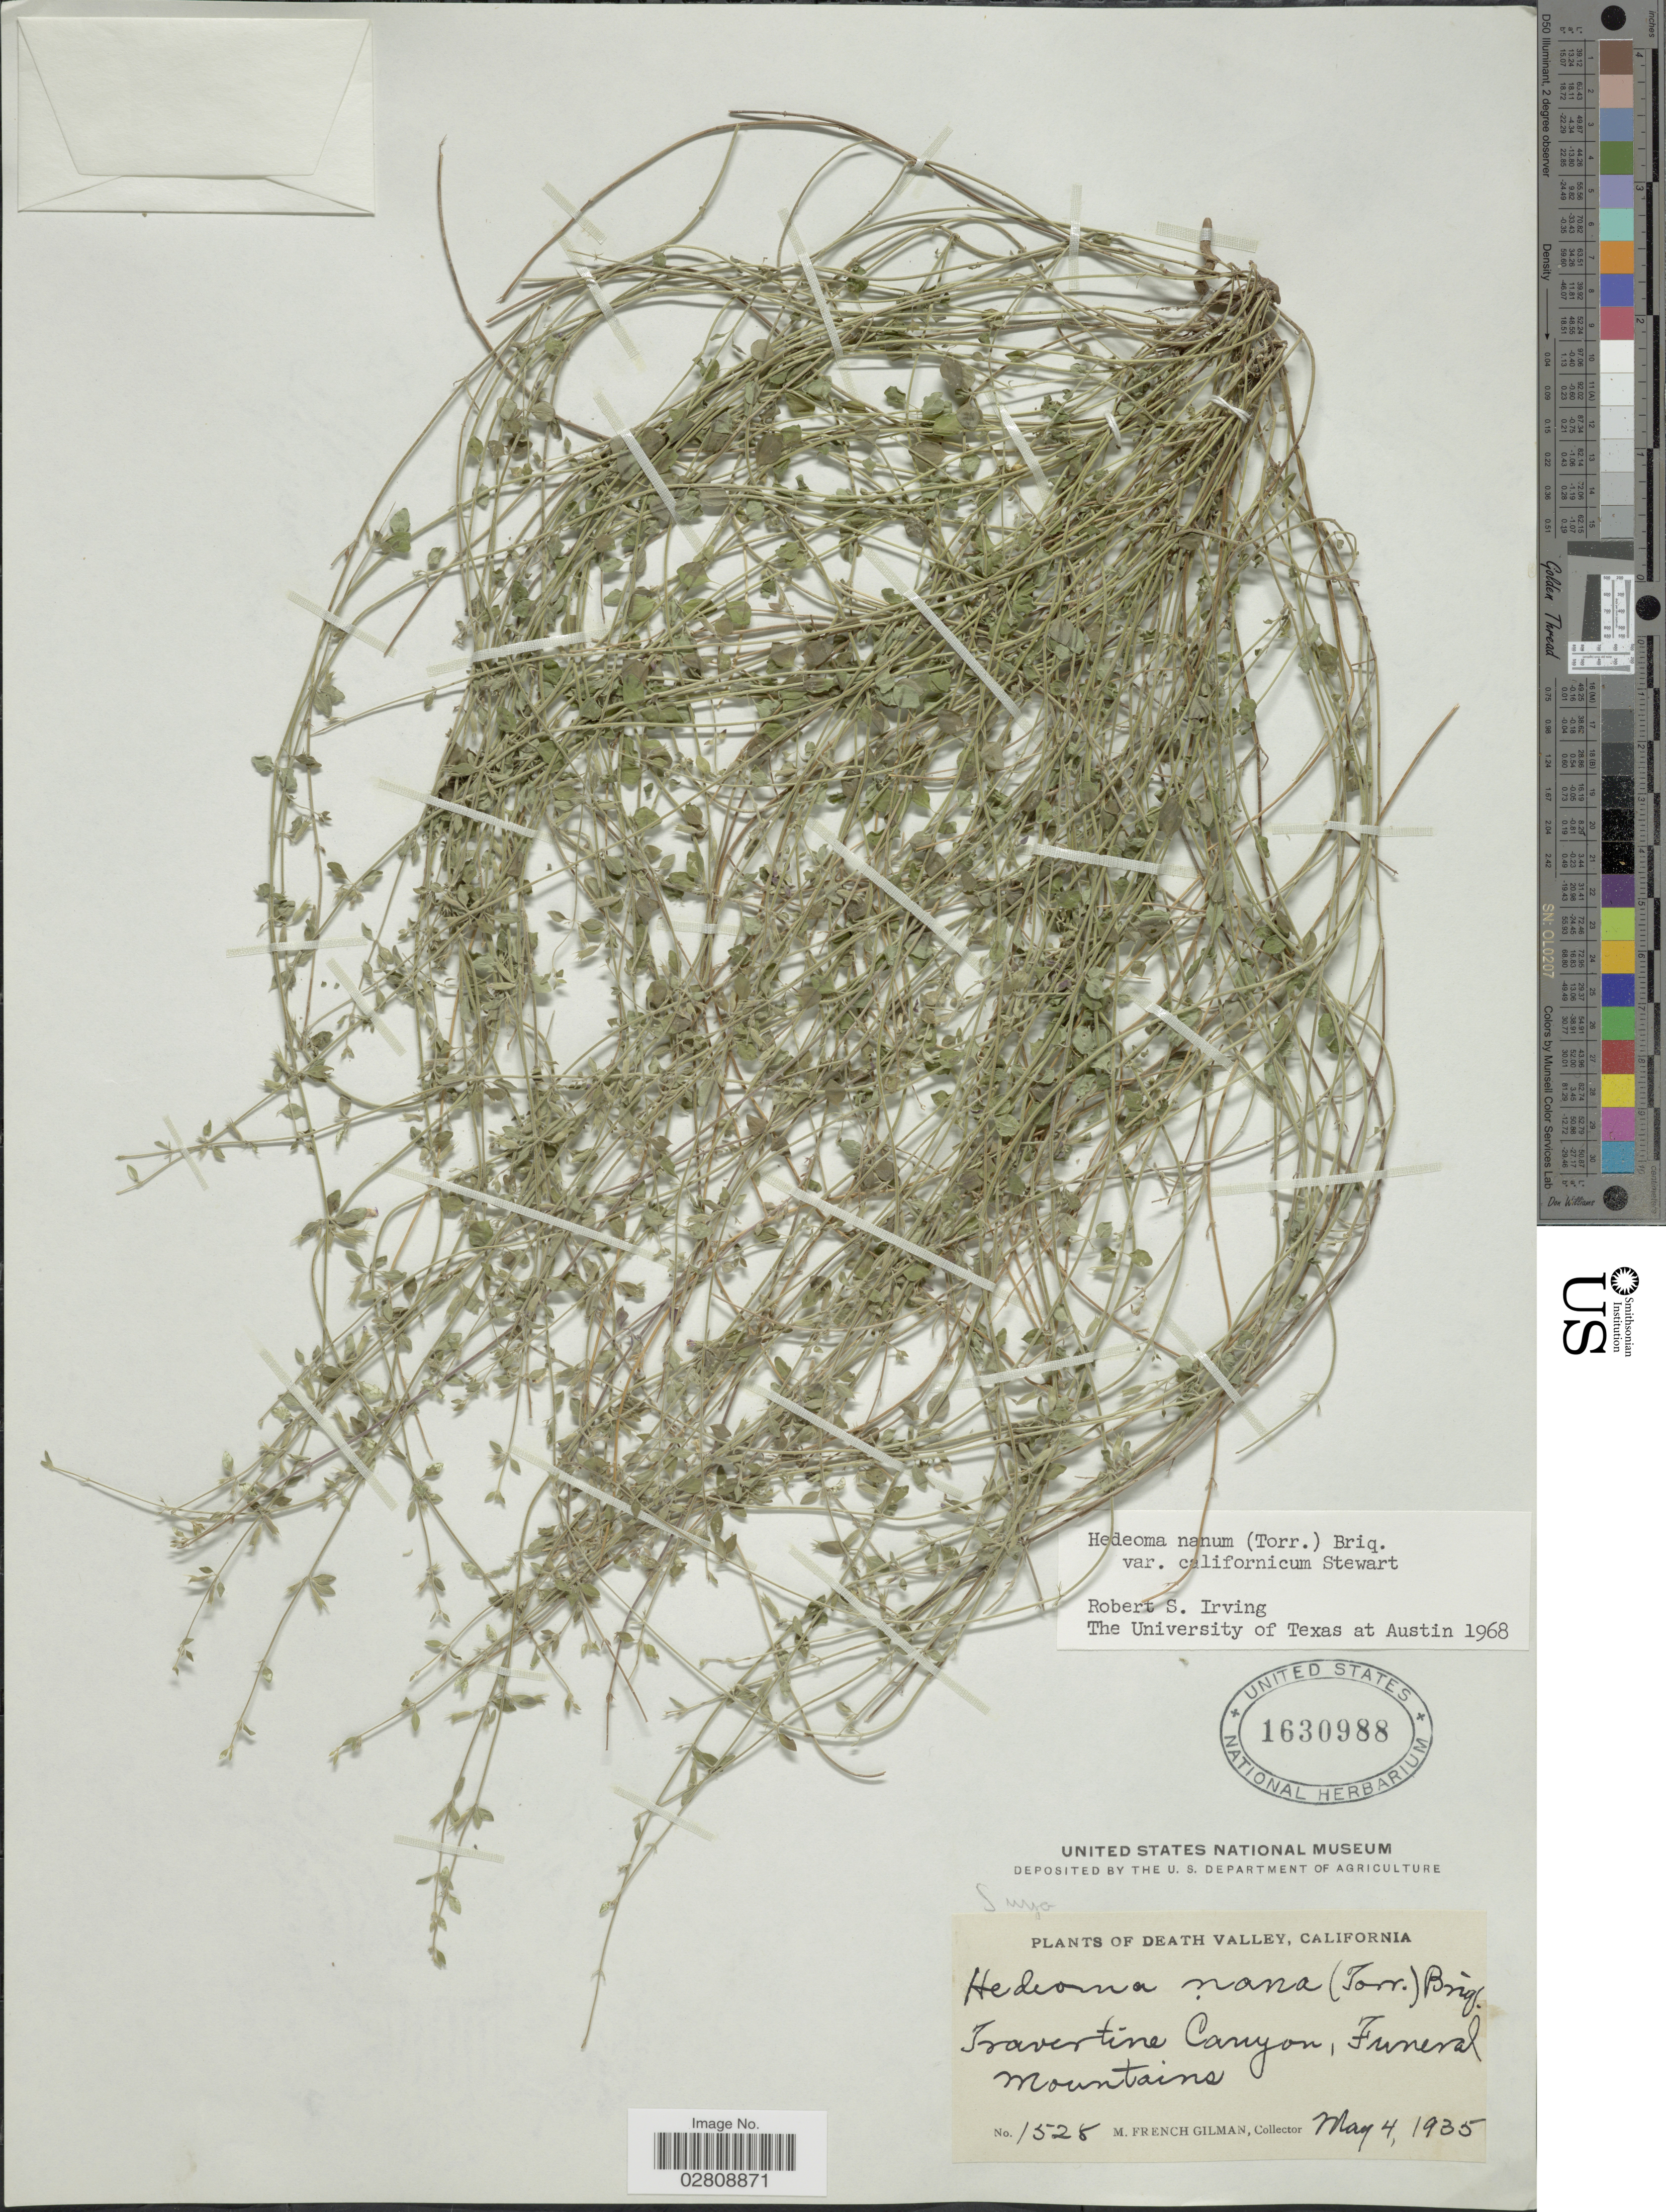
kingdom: Plantae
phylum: Tracheophyta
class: Magnoliopsida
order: Lamiales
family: Lamiaceae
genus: Hedeoma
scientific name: Hedeoma nana subsp. californica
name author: W.S. Stewart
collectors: M. F. Gilman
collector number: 1528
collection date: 1935-05-04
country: United States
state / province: California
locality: Death Valley. Travertine Canyon, Funeral Mountains.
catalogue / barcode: US 1630988